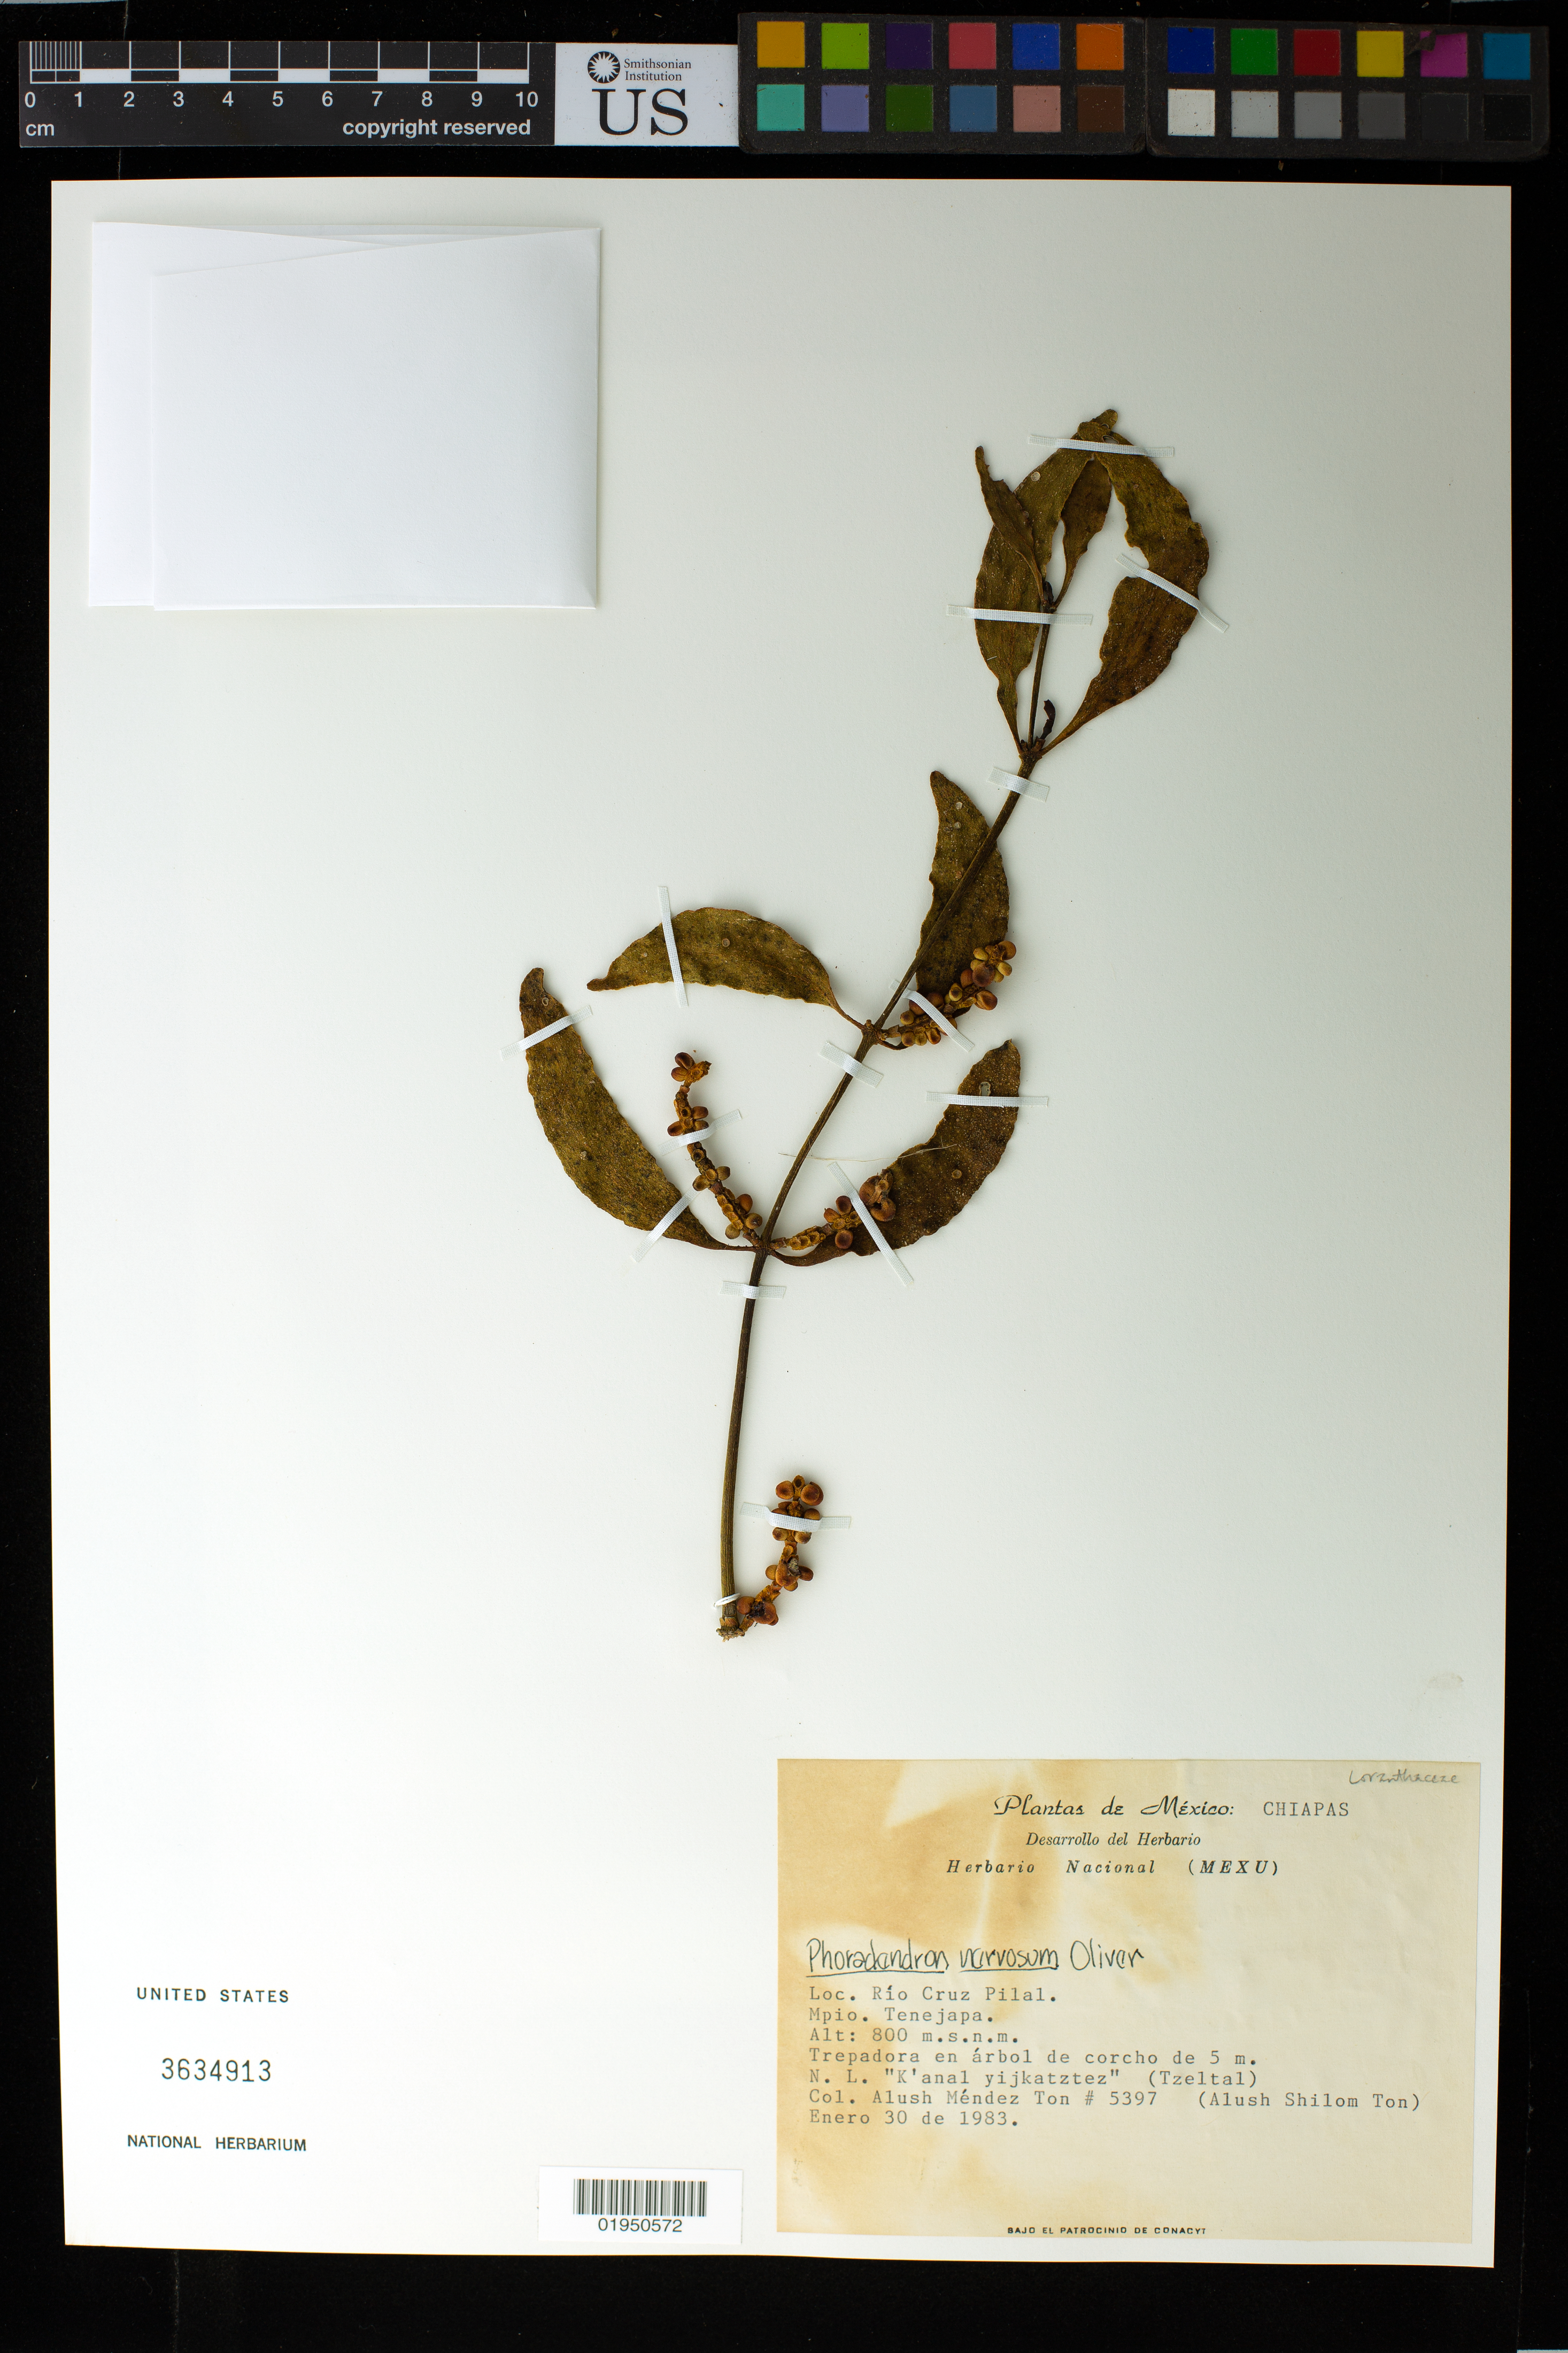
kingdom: Plantae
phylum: Tracheophyta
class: Magnoliopsida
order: Santalales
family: Viscaceae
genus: Phoradendron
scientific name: Phoradendron nervosum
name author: Oliv.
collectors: A. M. Ton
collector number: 5397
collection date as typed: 30 January 1983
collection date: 1983-01-30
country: Mexico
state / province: Chiapas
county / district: Tenejapa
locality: Río Cruz Pilal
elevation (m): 800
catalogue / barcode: US 3634913